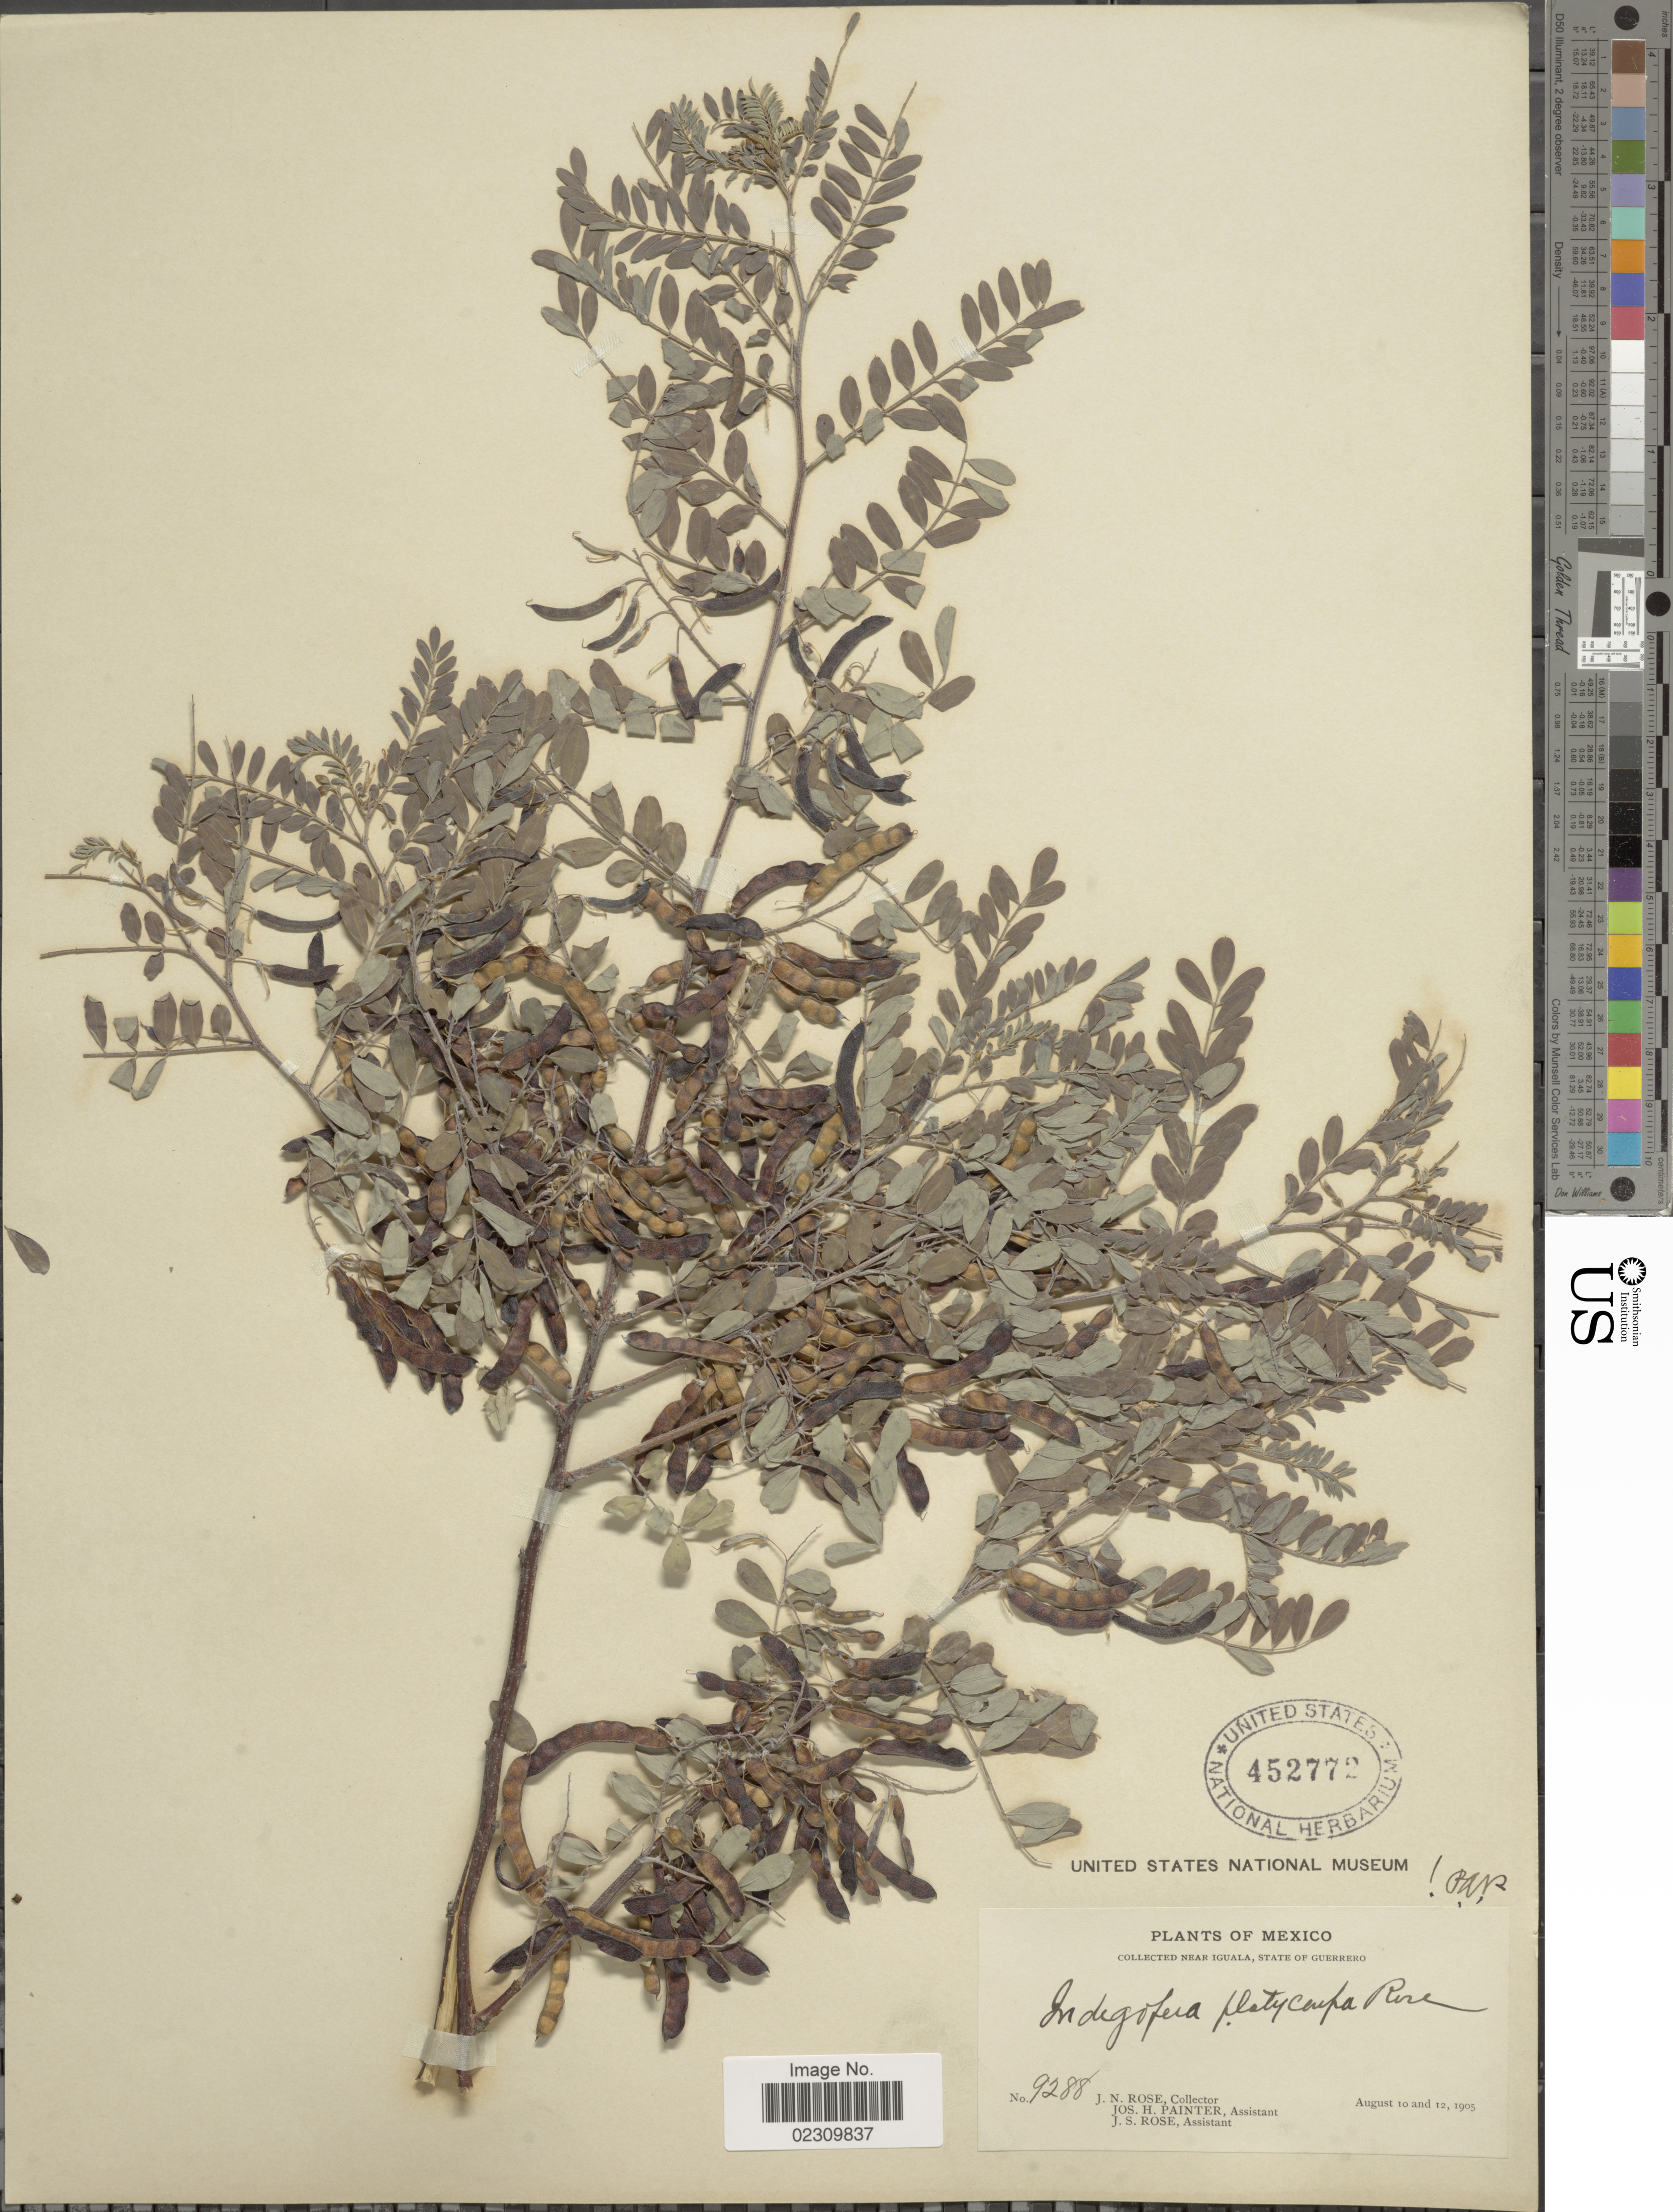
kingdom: Plantae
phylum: Tracheophyta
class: Magnoliopsida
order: Fabales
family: Fabaceae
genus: Indigofera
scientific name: Indigofera platycarpa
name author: Rose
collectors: J. N. Rose, J. H. Painter & J. S. Rose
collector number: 9288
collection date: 1905-08-10/1905-08-12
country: Mexico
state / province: Guerrero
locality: Near Iguala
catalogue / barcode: US 452772